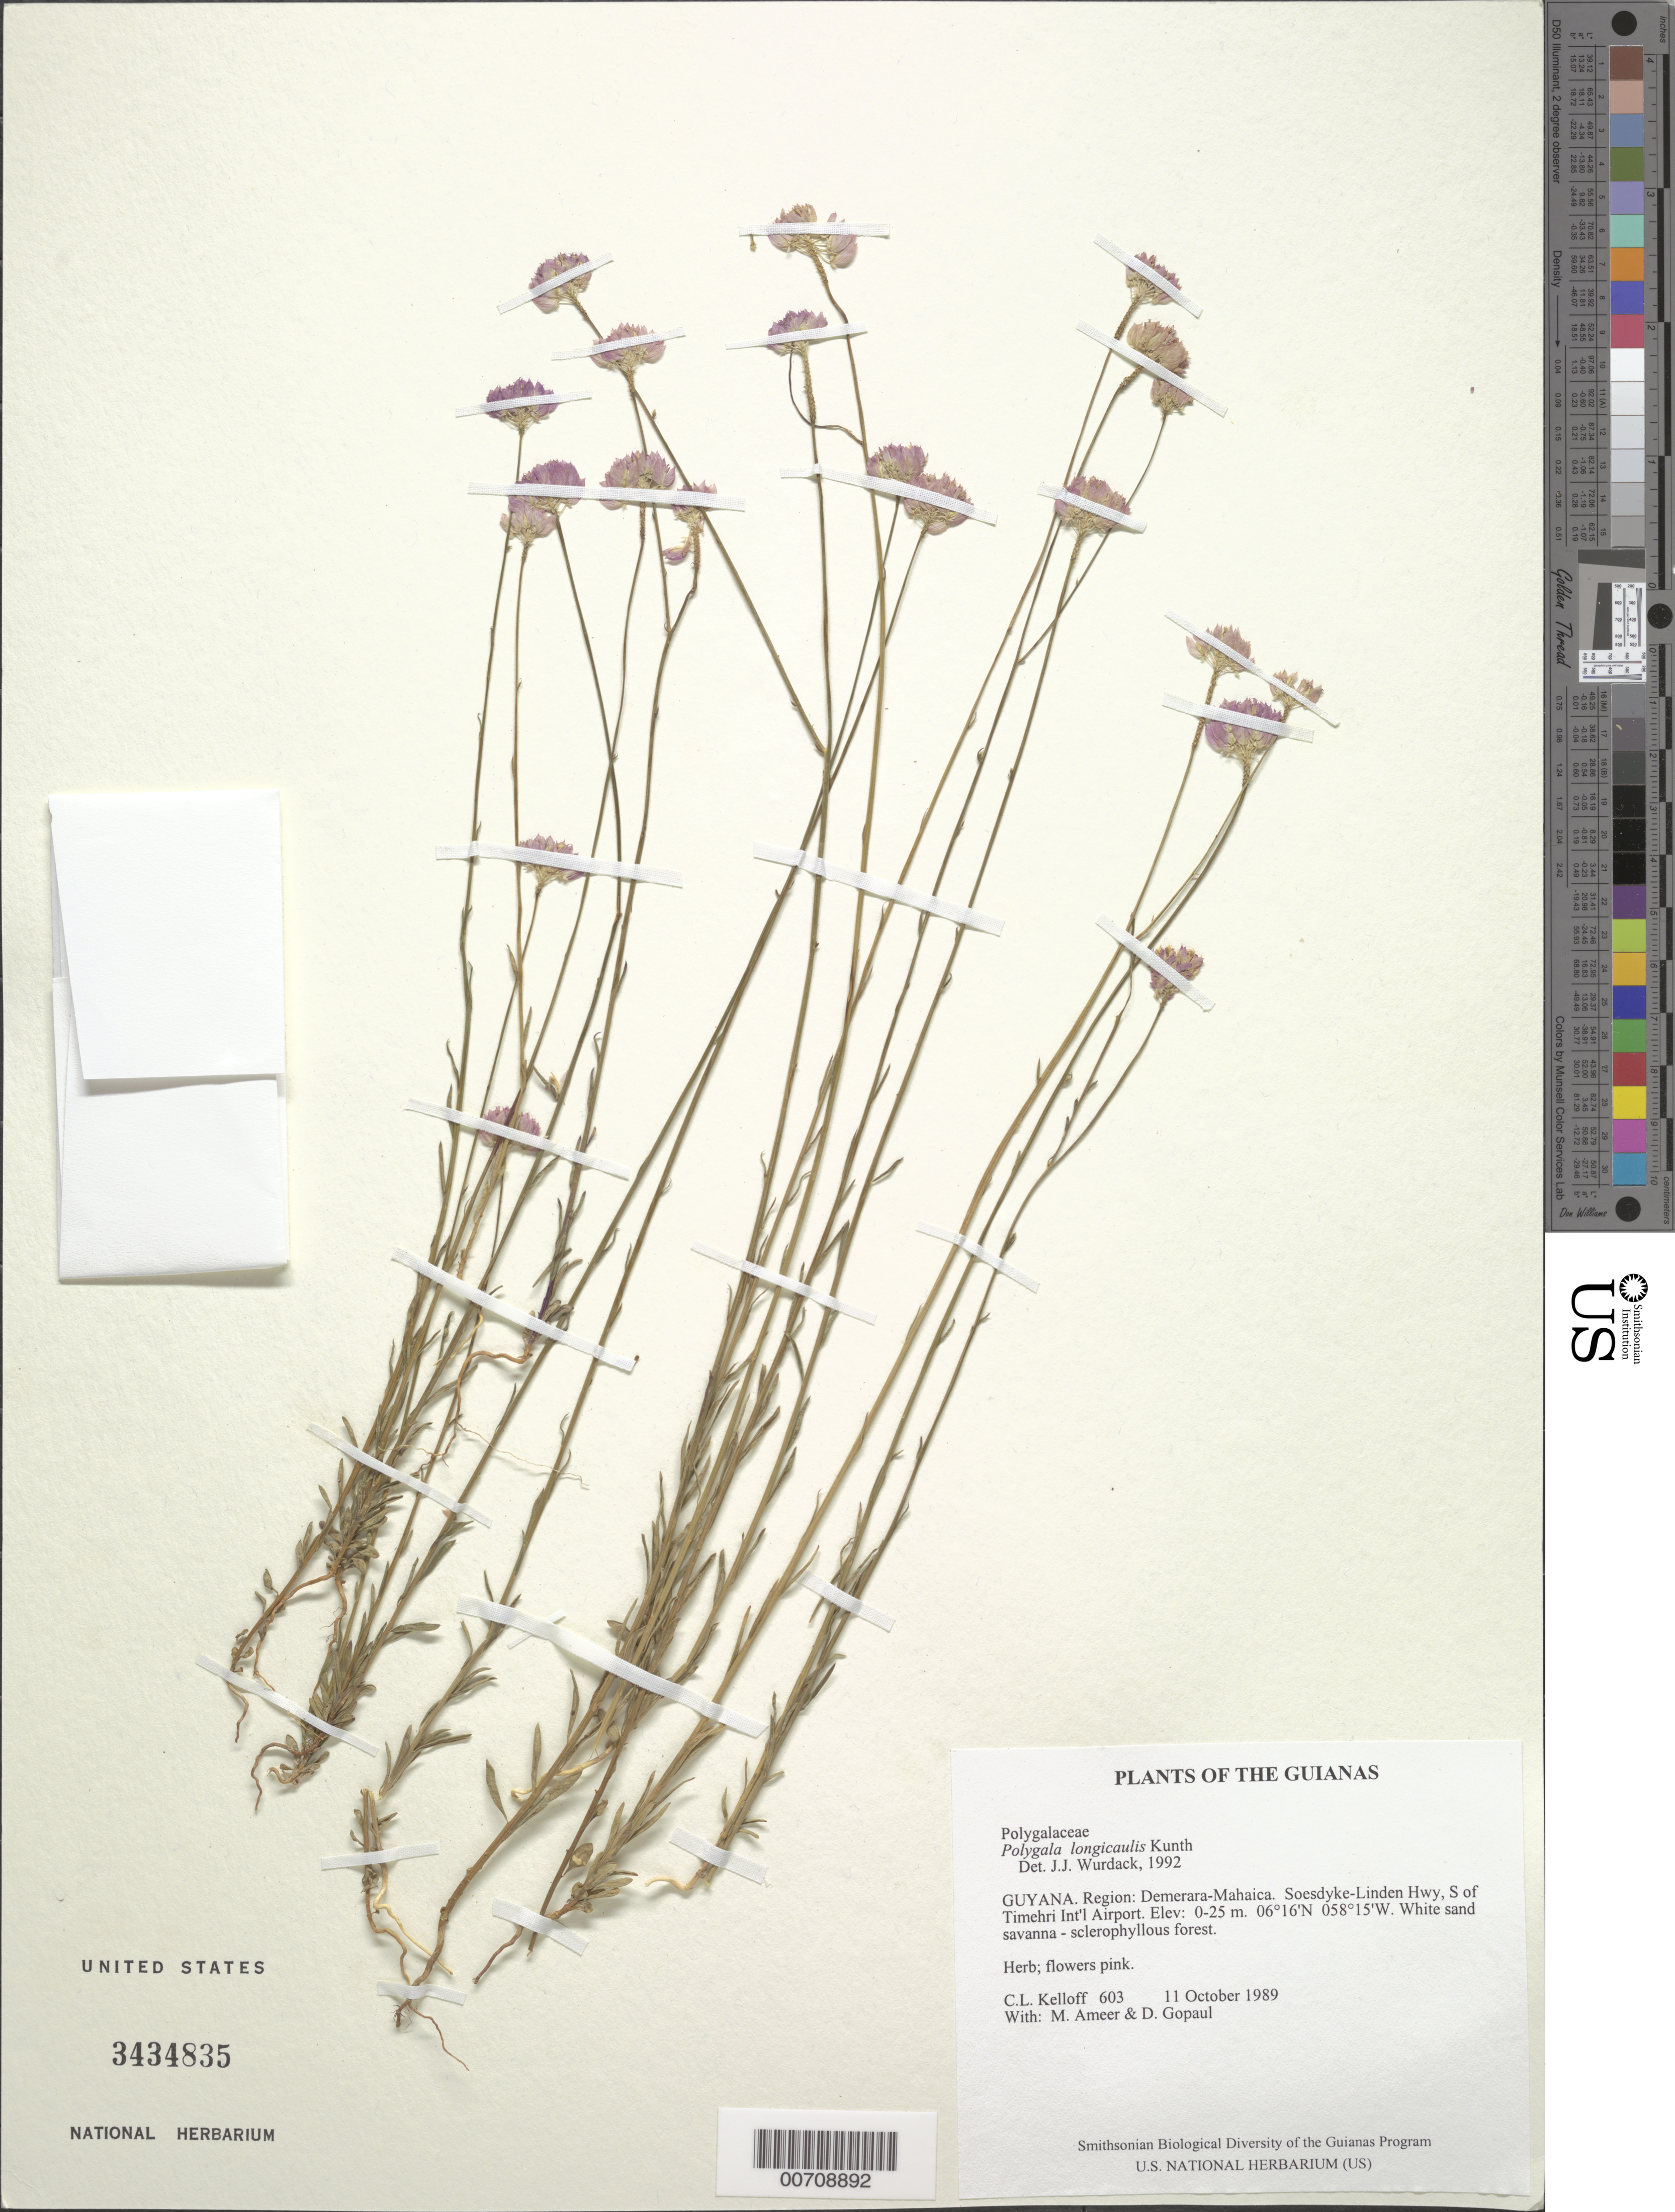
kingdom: Plantae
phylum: Tracheophyta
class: Magnoliopsida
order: Fabales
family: Polygalaceae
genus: Polygala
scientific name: Polygala longicaulis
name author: Kunth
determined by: Wurdack, John J., (US), US (UNITED STATES)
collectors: C. L. Kelloff, M. Ameer & D. Gopaul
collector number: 603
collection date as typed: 11 October 1989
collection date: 1989-10-11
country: Guyana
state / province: Demerara-Mahaica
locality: Soesdyke-Linden Hwy, S of Timehri Int'l Airport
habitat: White sand savanna - sclerophyllous forest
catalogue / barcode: US 3434835